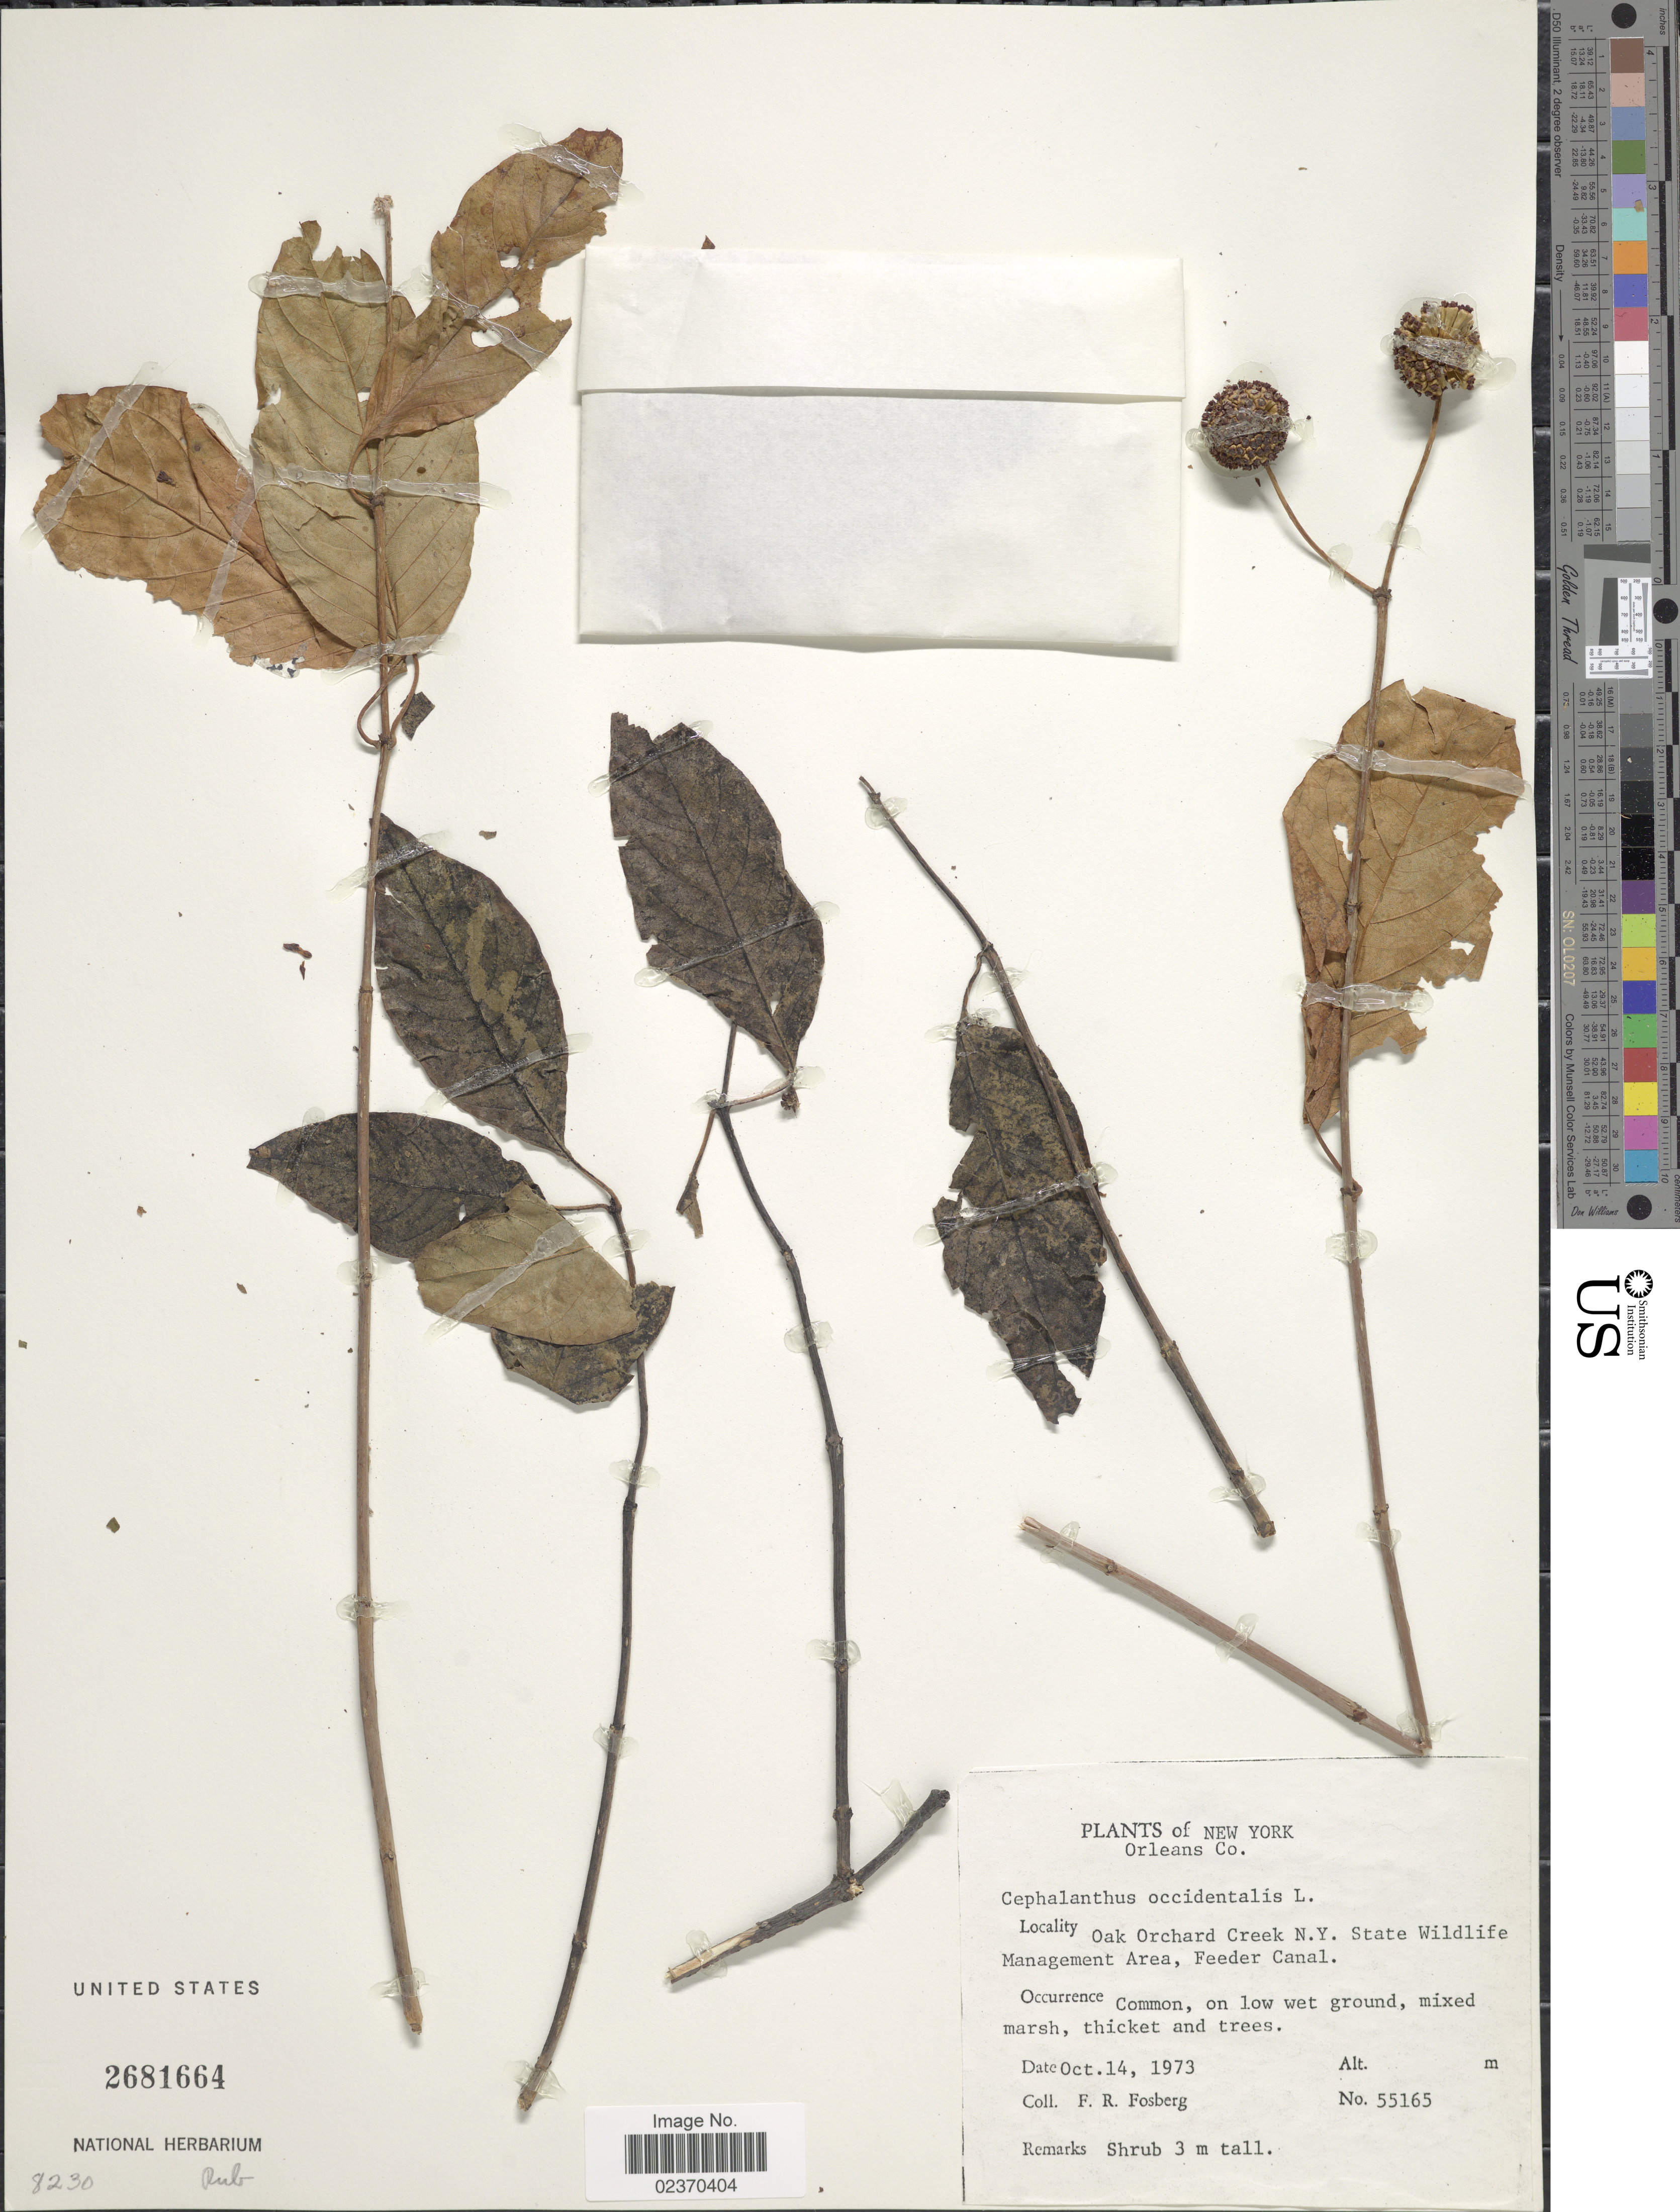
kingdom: Plantae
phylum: Tracheophyta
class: Magnoliopsida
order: Gentianales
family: Rubiaceae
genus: Cephalanthus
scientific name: Cephalanthus occidentalis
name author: L.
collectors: F. R. Fosberg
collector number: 55165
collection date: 1973-10-14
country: United States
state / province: New York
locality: Orleans Co. Oak Orchard Creek N. Y. State Wildlife Management Area, Feeder Canal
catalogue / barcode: US 2681664